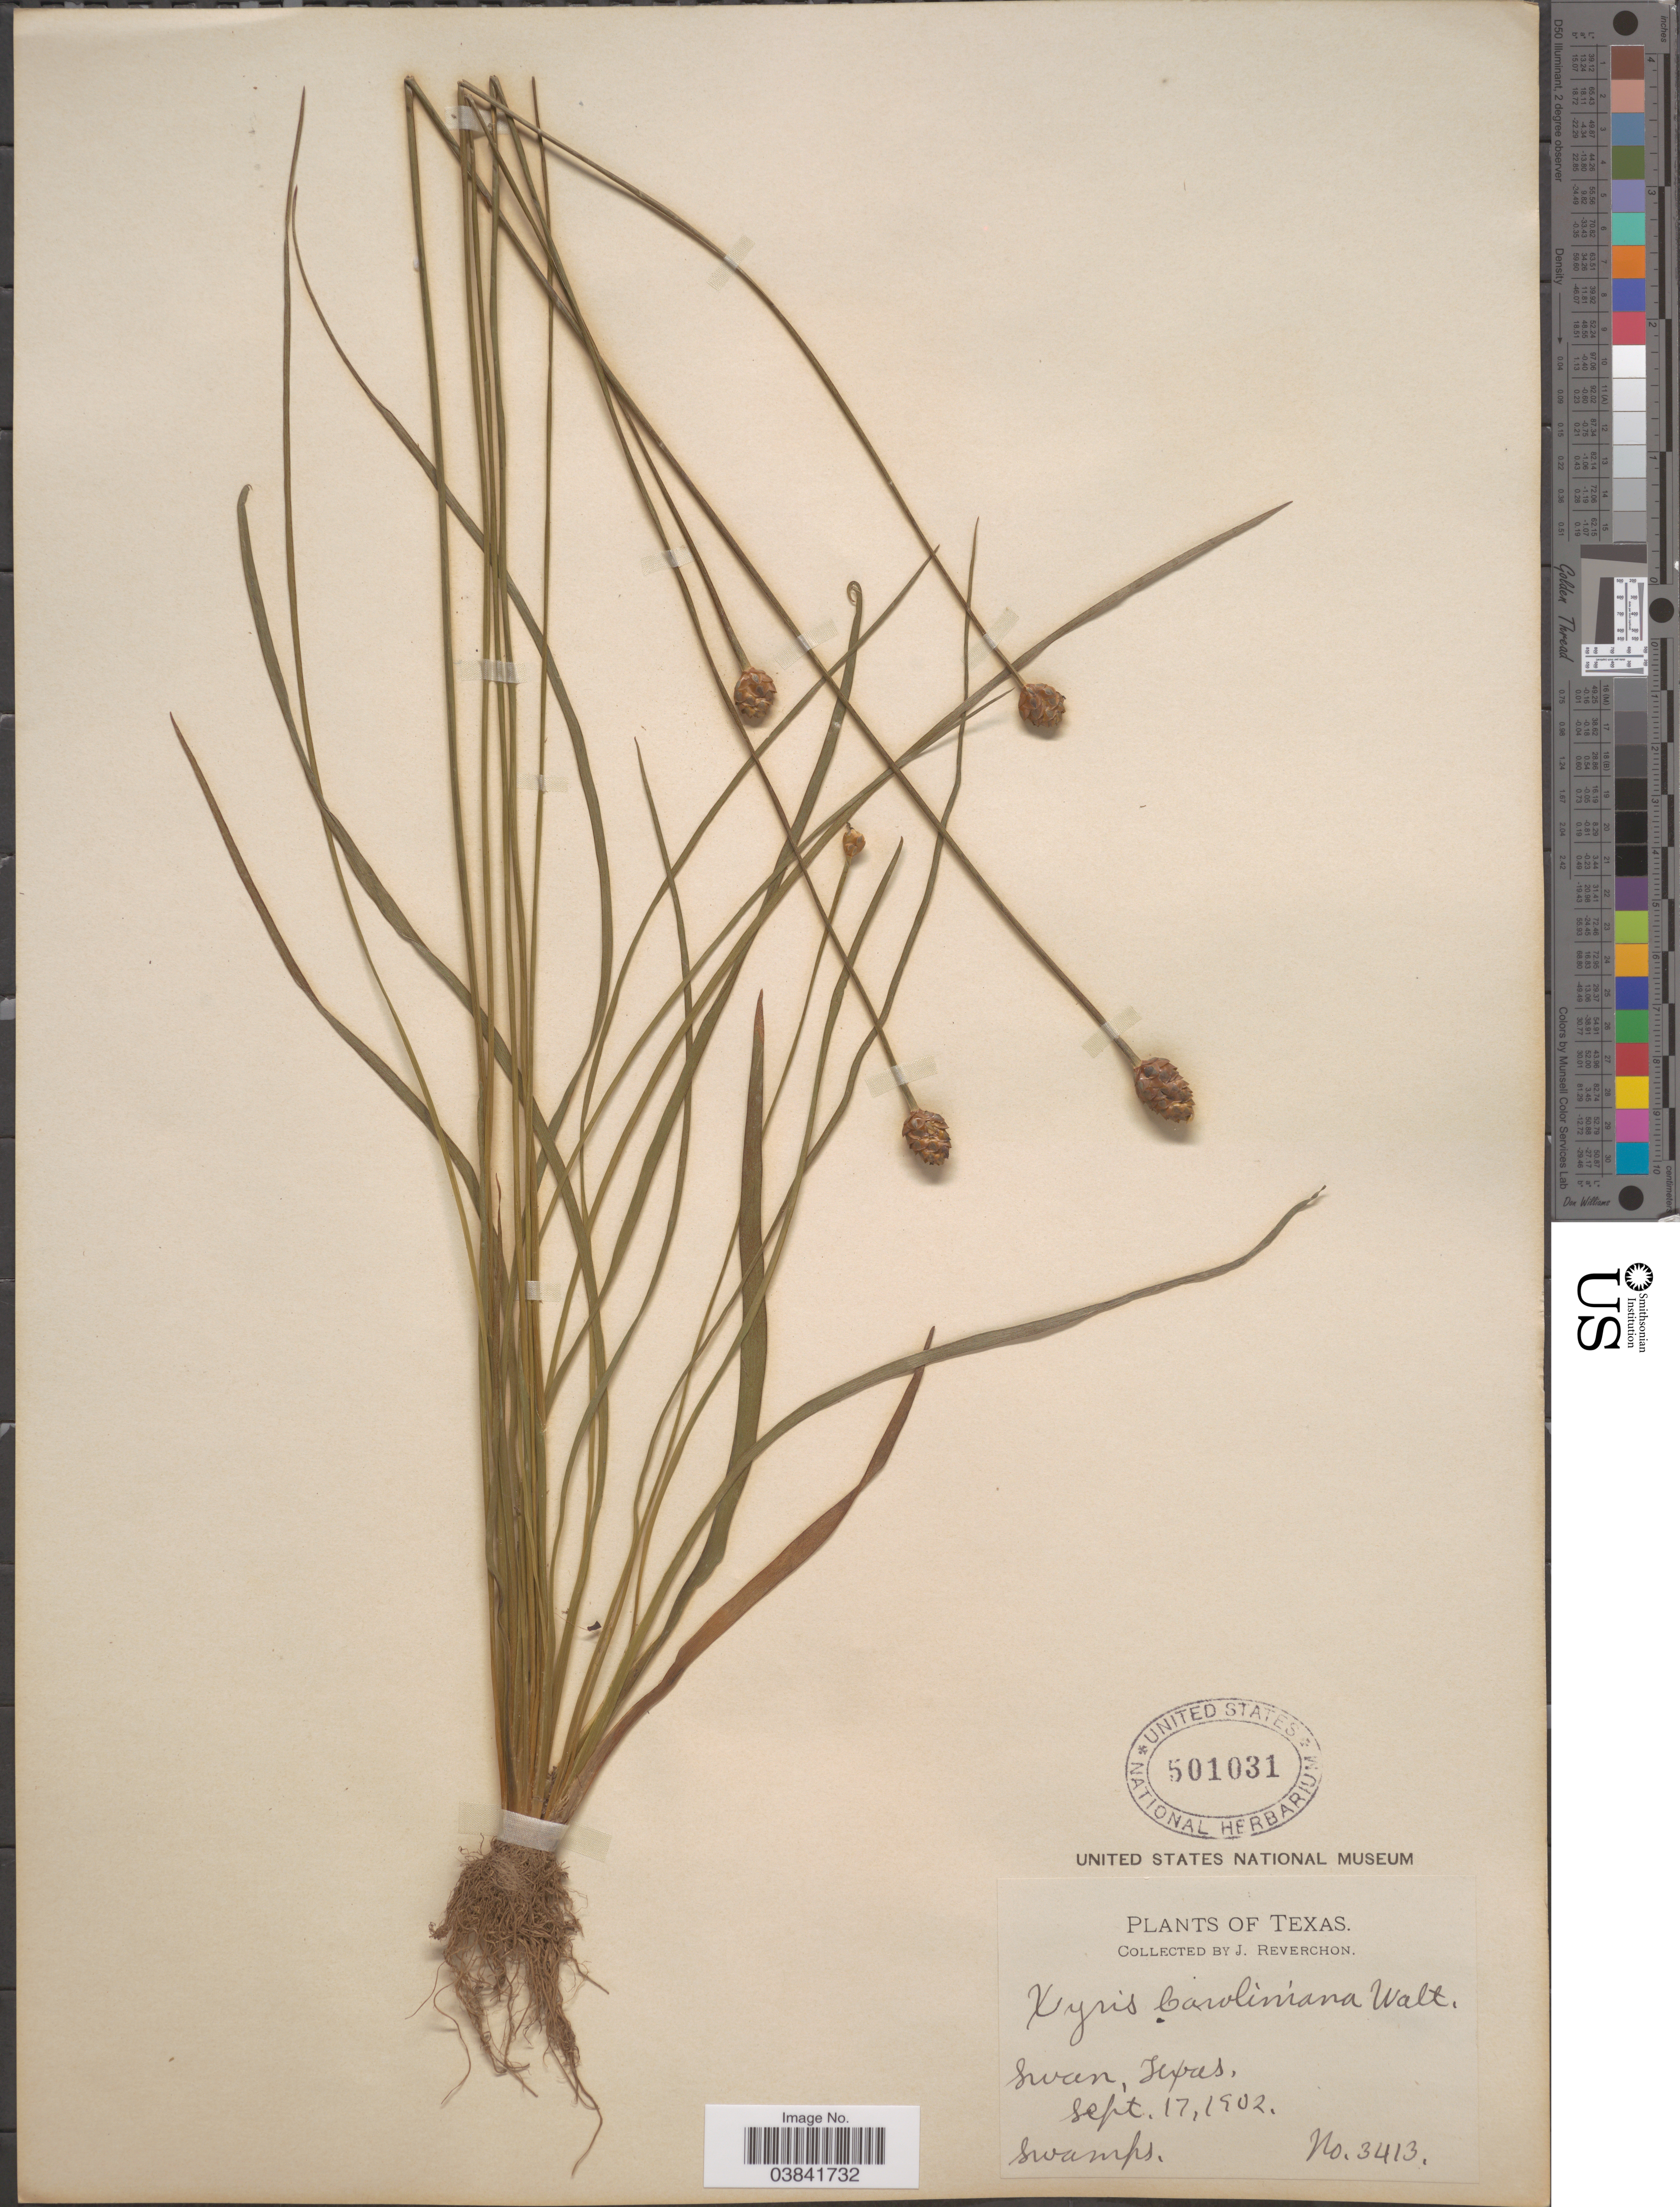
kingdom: Plantae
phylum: Tracheophyta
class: Liliopsida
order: Poales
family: Xyridaceae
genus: Xyris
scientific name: Xyris difformis var. difformis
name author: Chapm.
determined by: Kral, Robert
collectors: J. Reverchon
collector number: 3413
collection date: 1902-09-17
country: United States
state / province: Texas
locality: Swan.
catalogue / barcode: US 501031